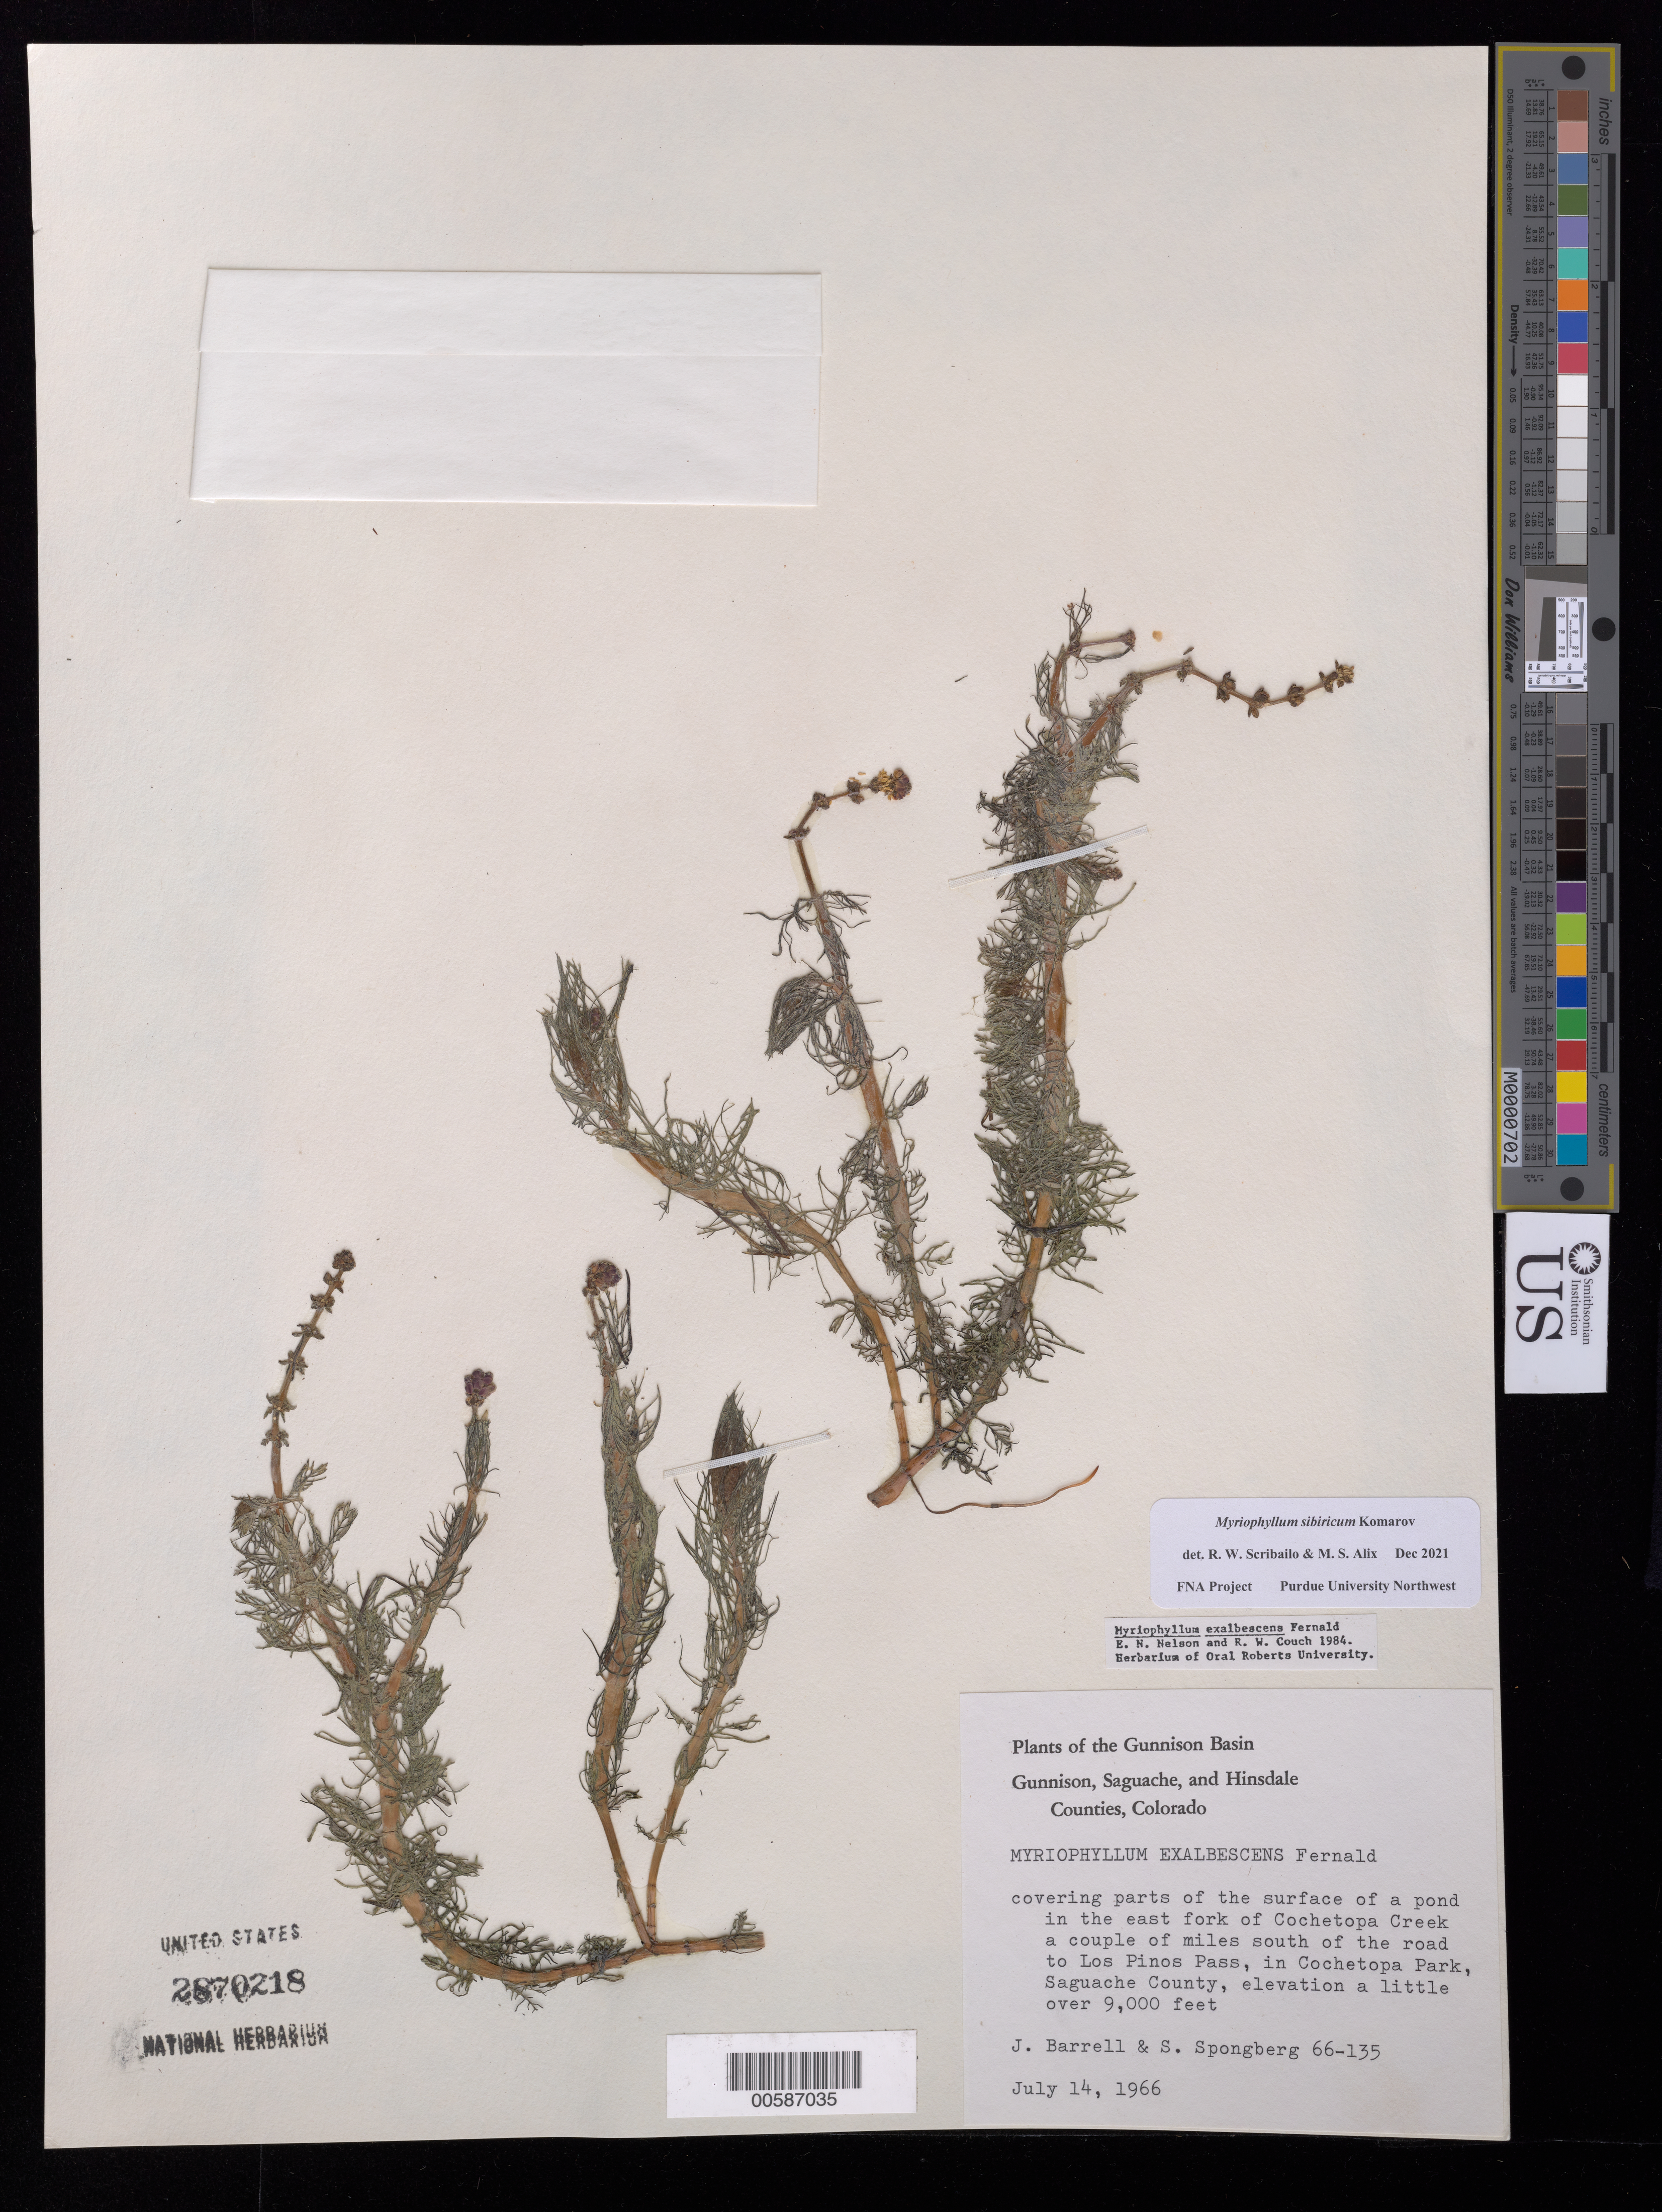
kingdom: Plantae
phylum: Tracheophyta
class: Magnoliopsida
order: Saxifragales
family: Haloragaceae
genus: Myriophyllum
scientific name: Myriophyllum sibiricum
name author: Kom.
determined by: Scribailo, R. W.; Alix, M. S.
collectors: J. Barrell & S. A.Spongberg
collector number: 66-135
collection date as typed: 14 Jul 1966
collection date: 1966-07-14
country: United States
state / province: Colorado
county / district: Saguache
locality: E fork of Cochetopa Creek, south of road to Los Pinos Pass, Cochetopa Park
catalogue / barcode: US 2870218